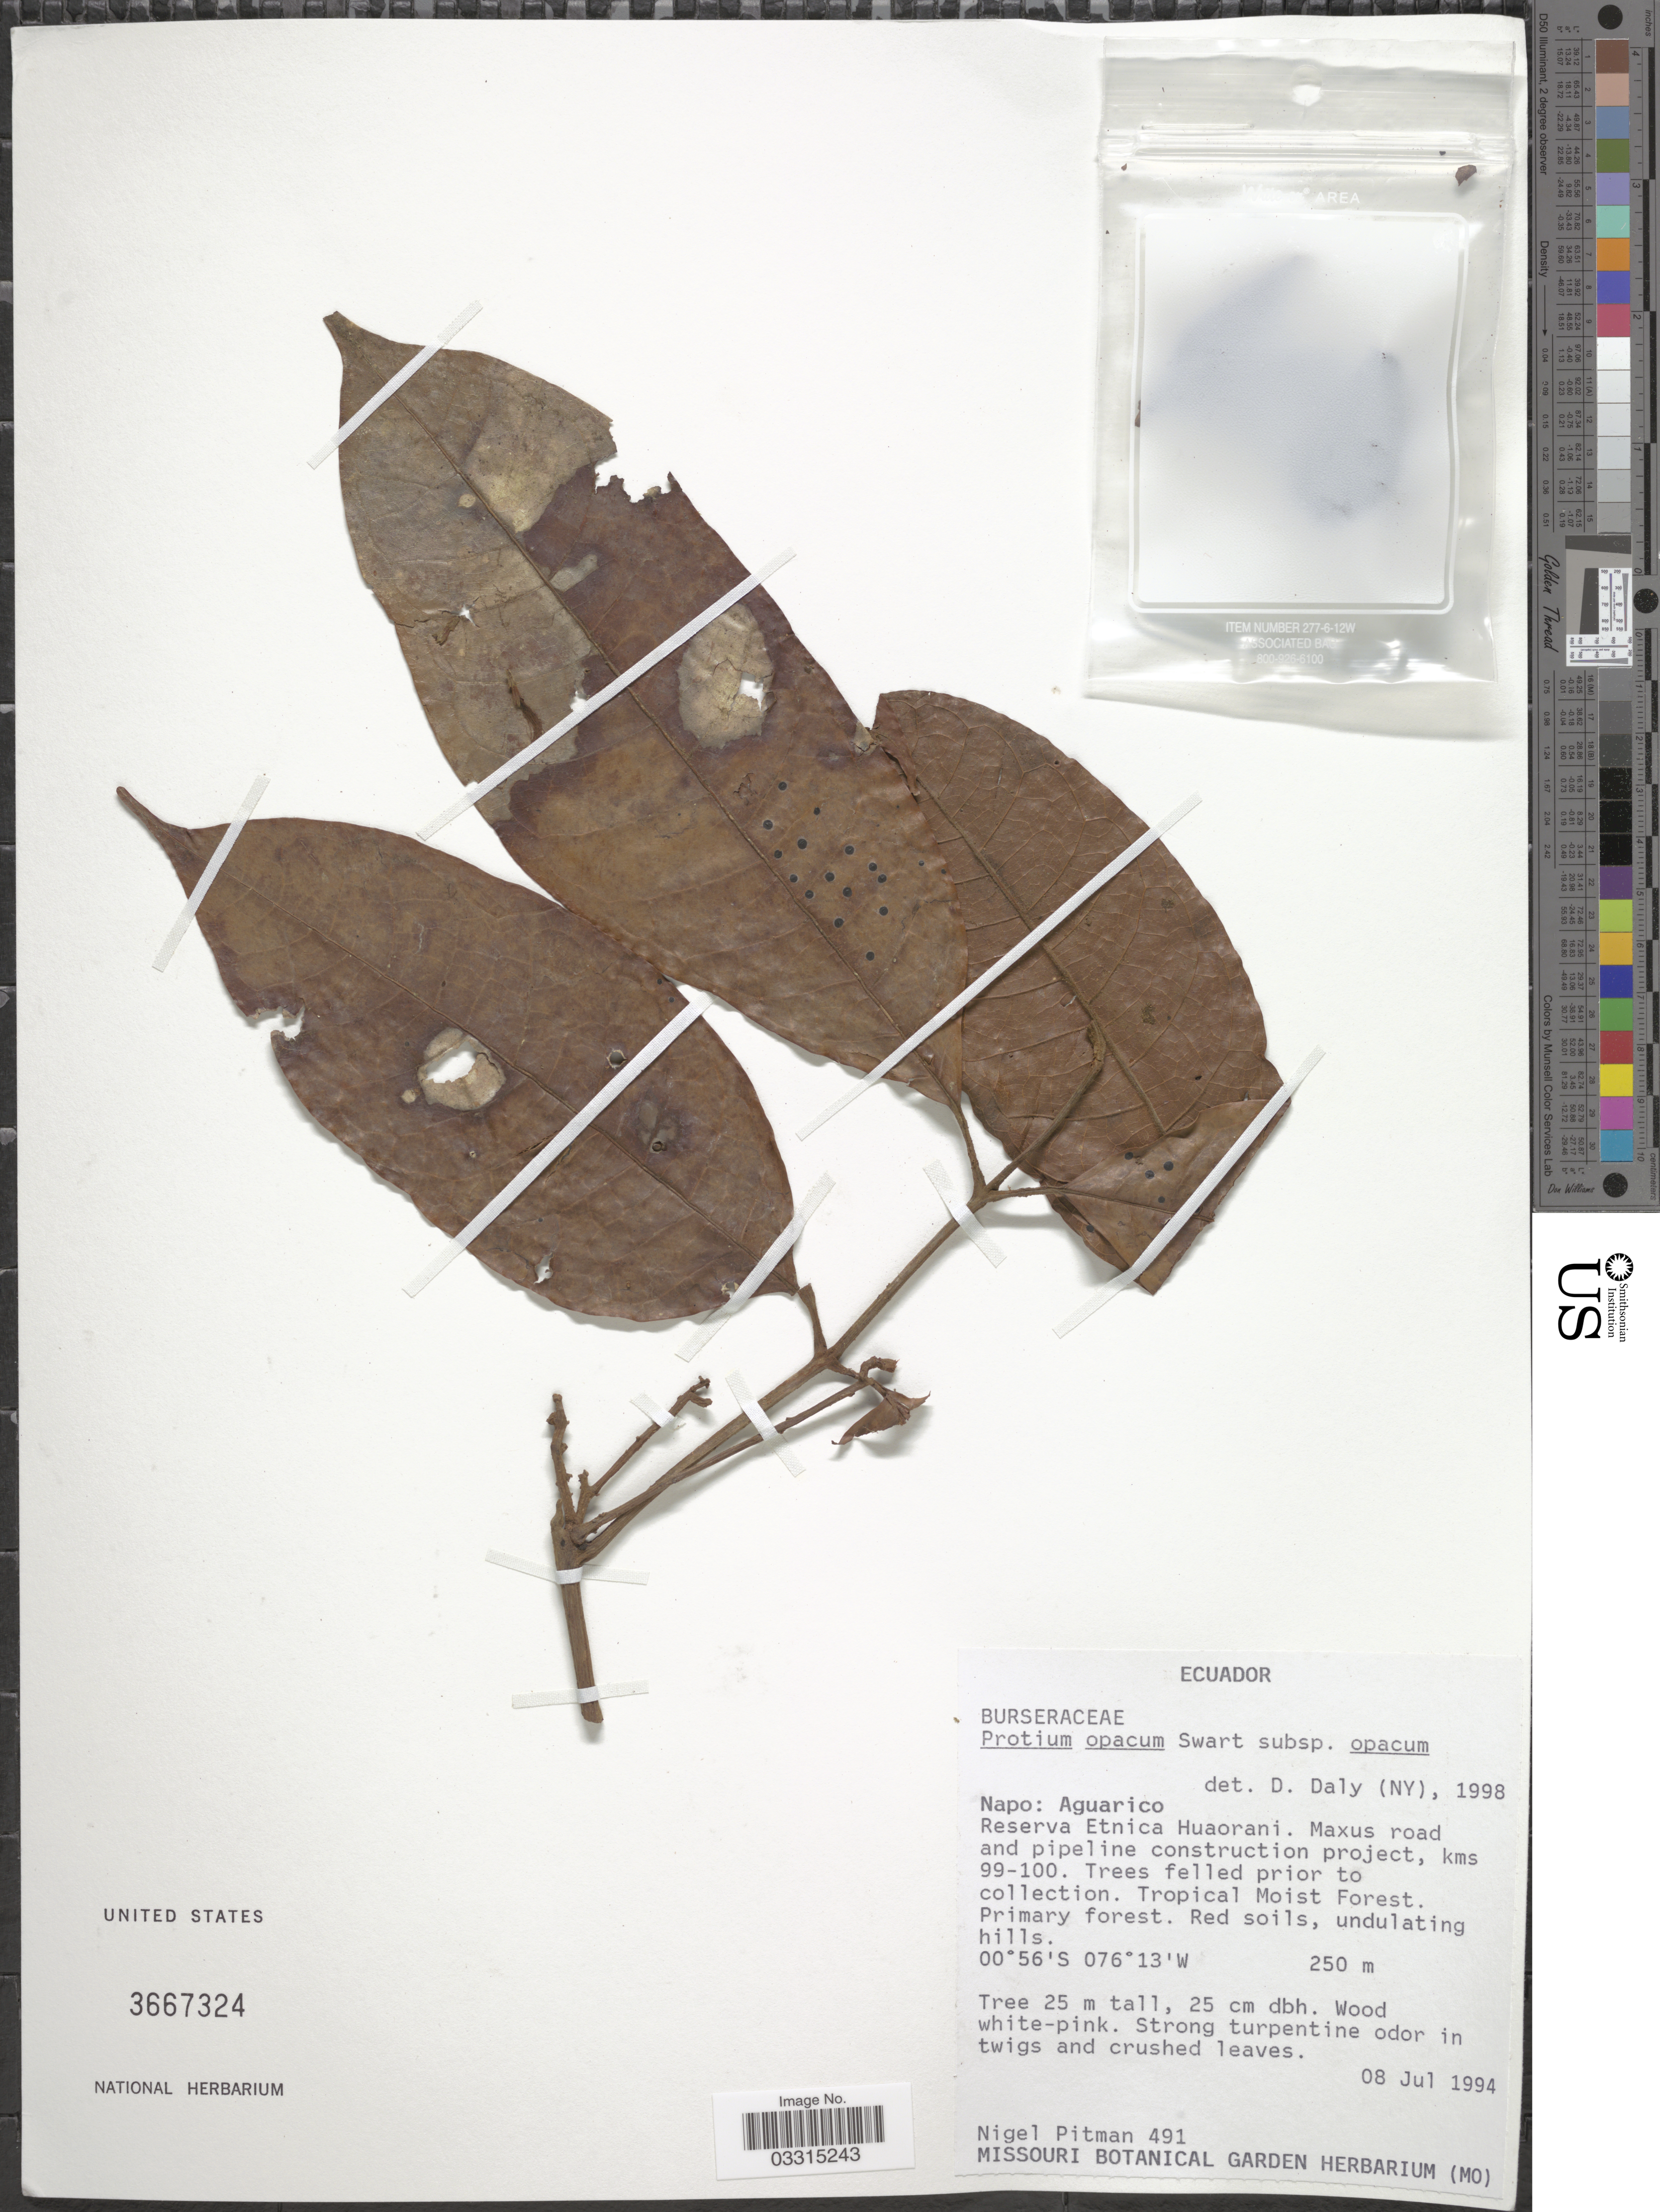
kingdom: Plantae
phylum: Tracheophyta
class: Magnoliopsida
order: Sapindales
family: Burseraceae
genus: Protium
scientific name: Protium opacum subsp. opacum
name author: Swart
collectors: N. Pitman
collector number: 491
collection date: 1994-07-08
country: Ecuador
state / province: Napo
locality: Aguarico. Reserva Etnica Huaorani. Maxus road and pipeline construction project, kms 99-100.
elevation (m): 250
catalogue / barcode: US 3667324